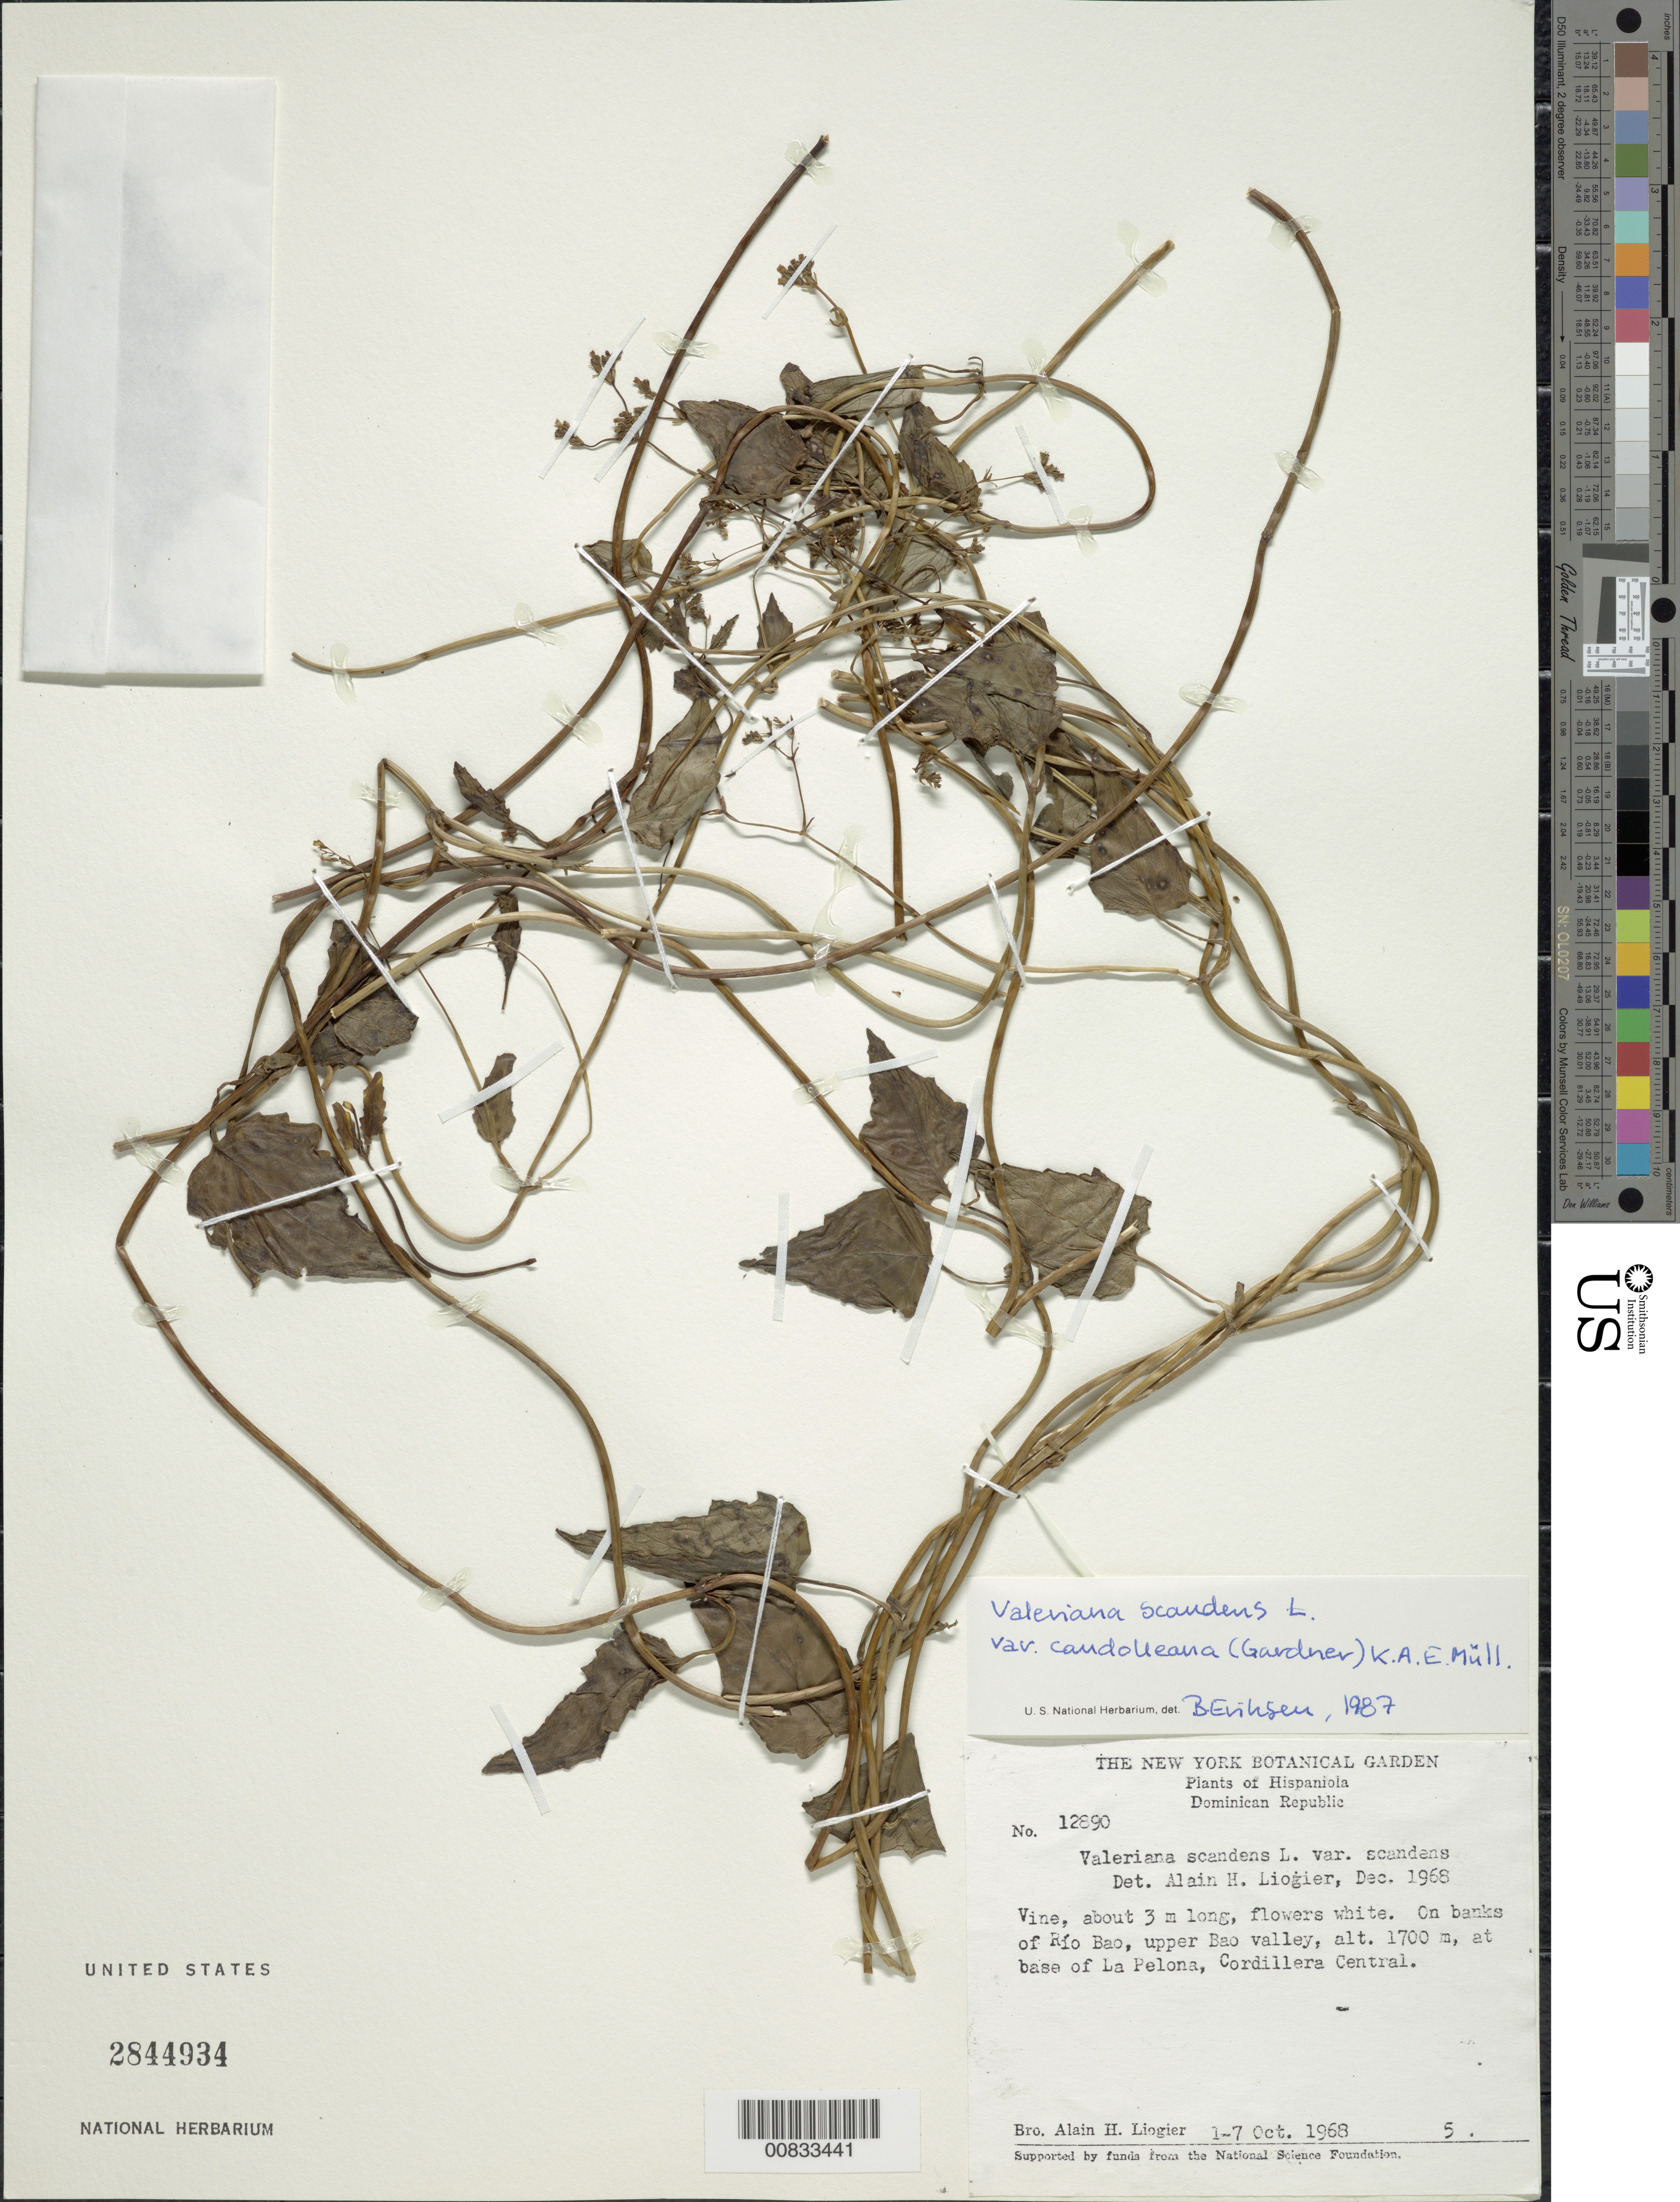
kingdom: Plantae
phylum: Tracheophyta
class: Magnoliopsida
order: Dipsacales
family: Caprifoliaceae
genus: Valeriana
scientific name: Valeriana scandens var. candolleana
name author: (Gardner) C. Müll.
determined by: Bentesen, --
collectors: A. H. Liogier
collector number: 12890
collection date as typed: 01 Oct 1968 to 07 Oct 1968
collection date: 1968-10-01/1968-10-07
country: Dominican Republic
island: Hispaniola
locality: Banks of Río Bao, upper Bao valley, at base of La Pelona, Cordillera Central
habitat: Banks of río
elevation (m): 1700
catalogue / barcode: US 2844934